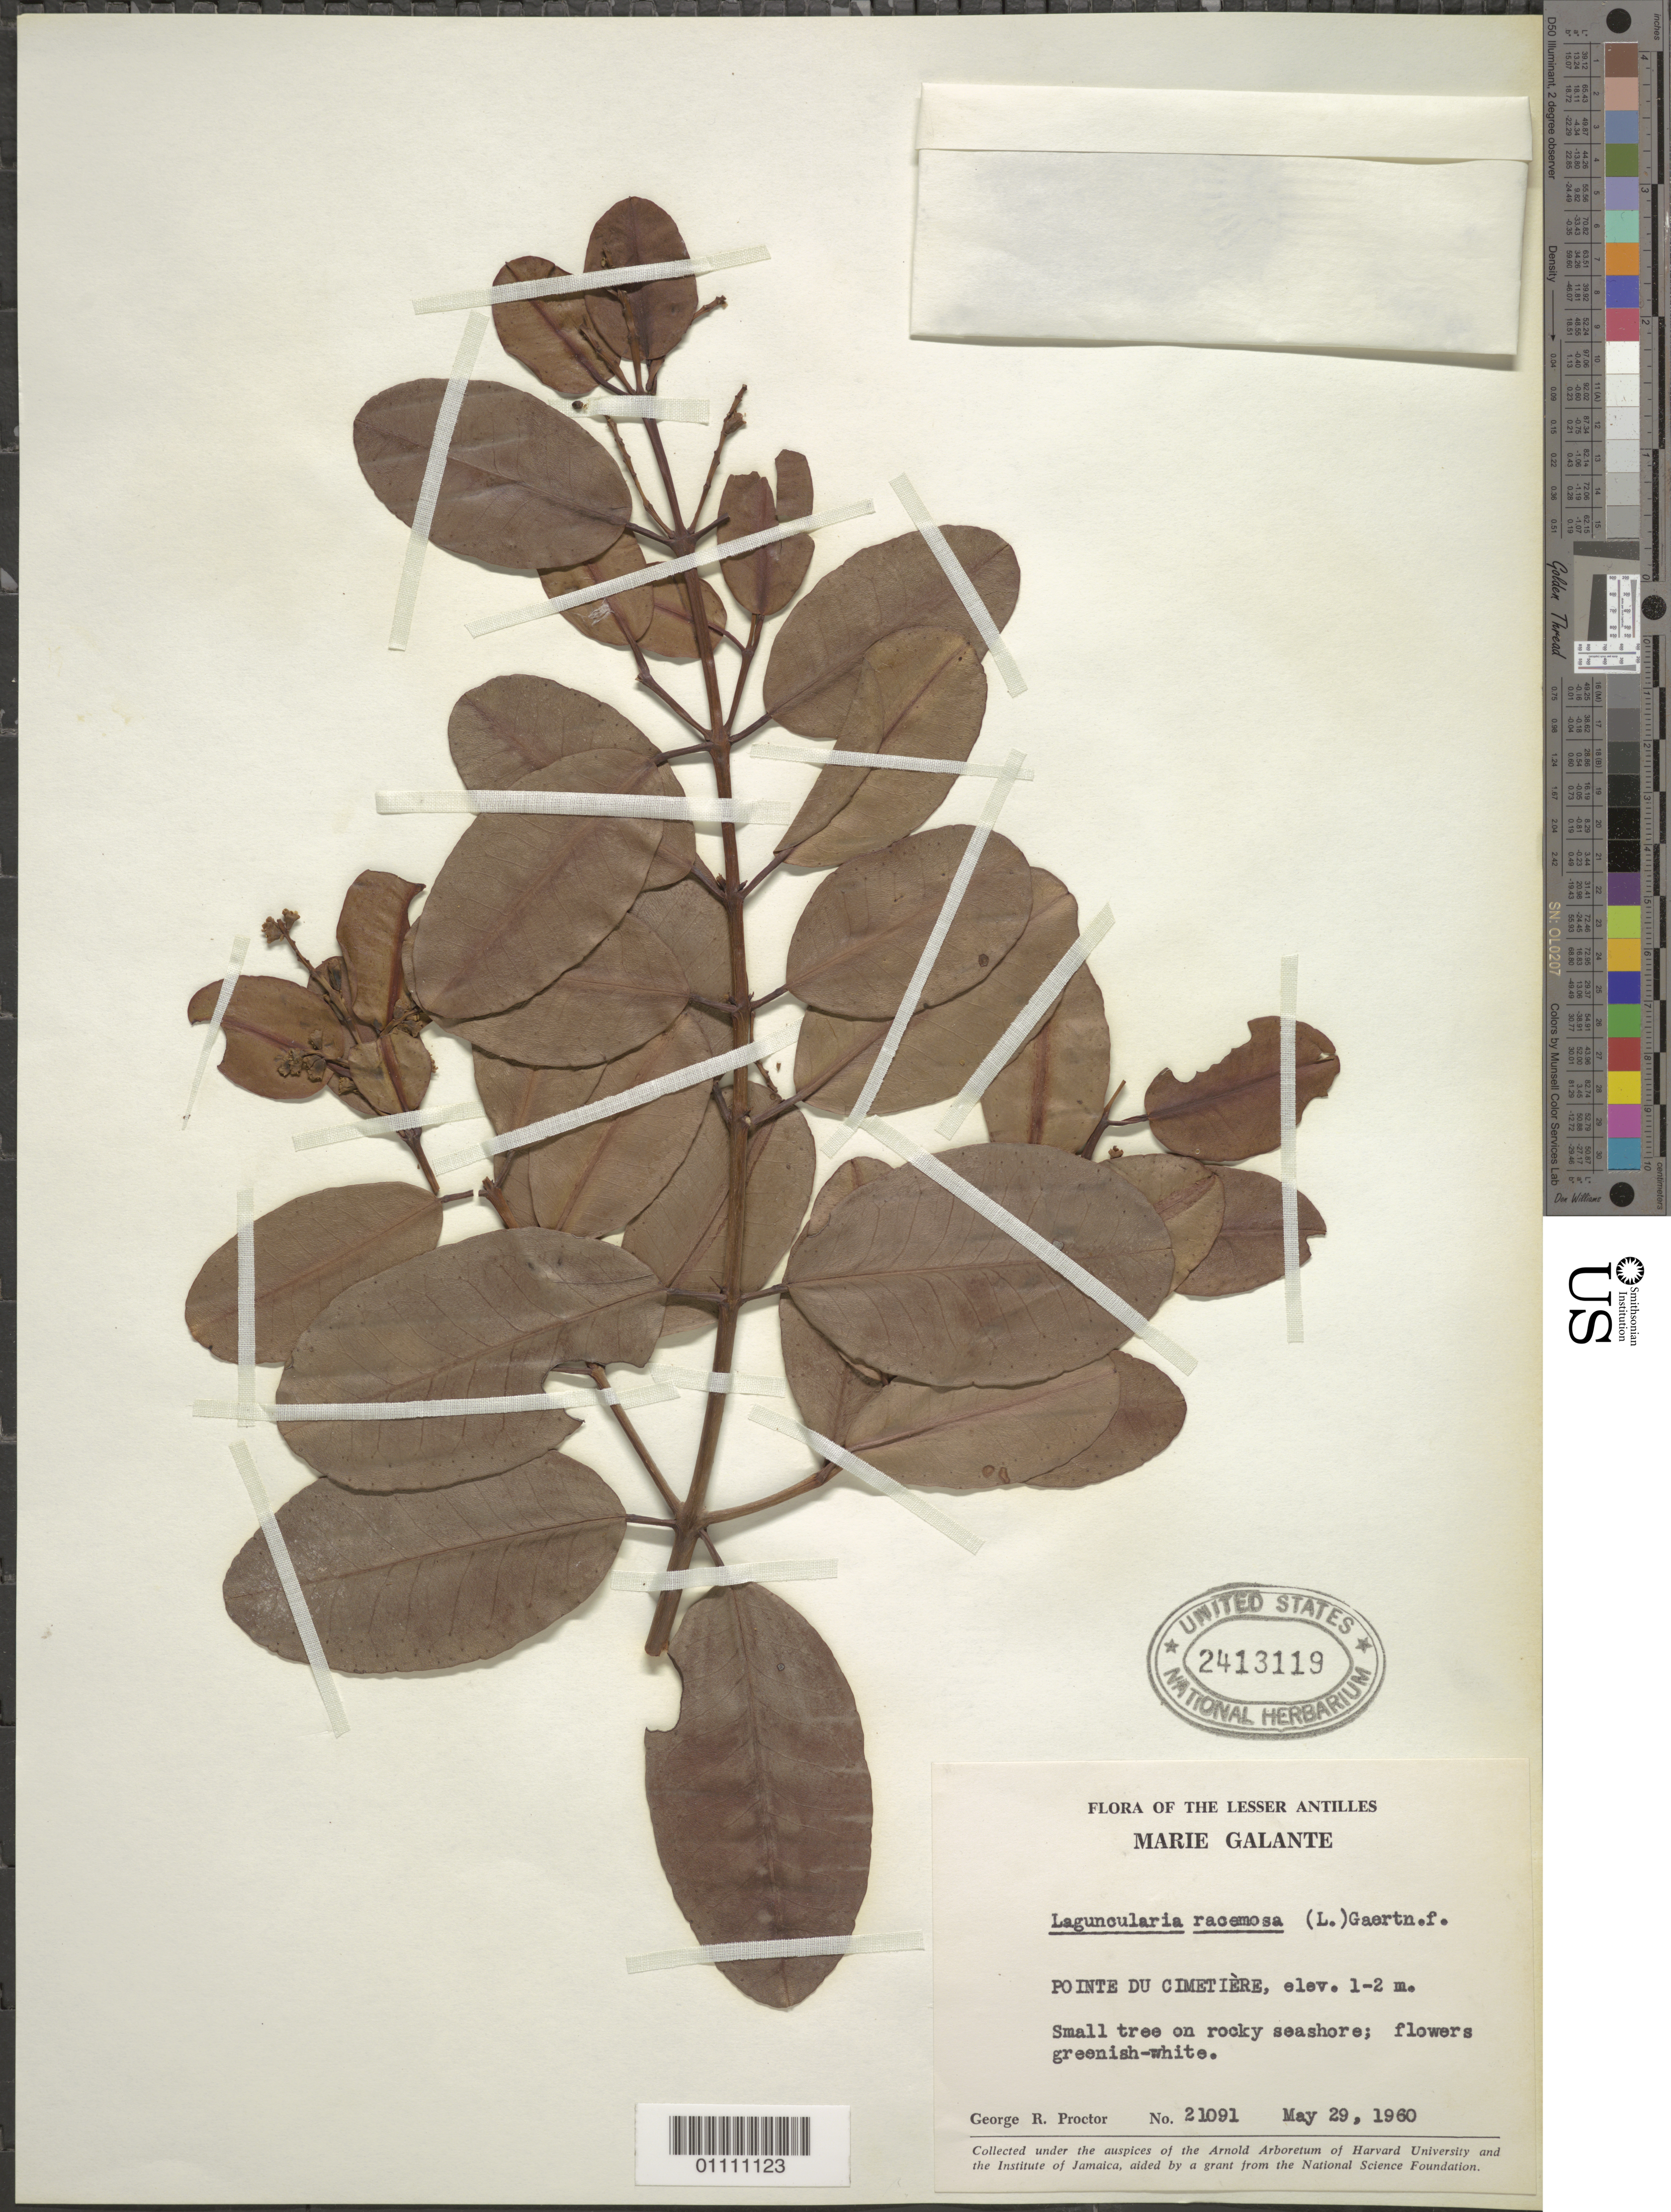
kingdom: Plantae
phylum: Tracheophyta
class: Magnoliopsida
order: Myrtales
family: Combretaceae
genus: Laguncularia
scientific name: Laguncularia racemosa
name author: (L.) C.F. Gaertn.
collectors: G. R. Proctor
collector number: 21091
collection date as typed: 29 May 1980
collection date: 1980-05-29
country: Guadeloupe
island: Marie Galante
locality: Pointe du Cimetiere.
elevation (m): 1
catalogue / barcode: US 2413119